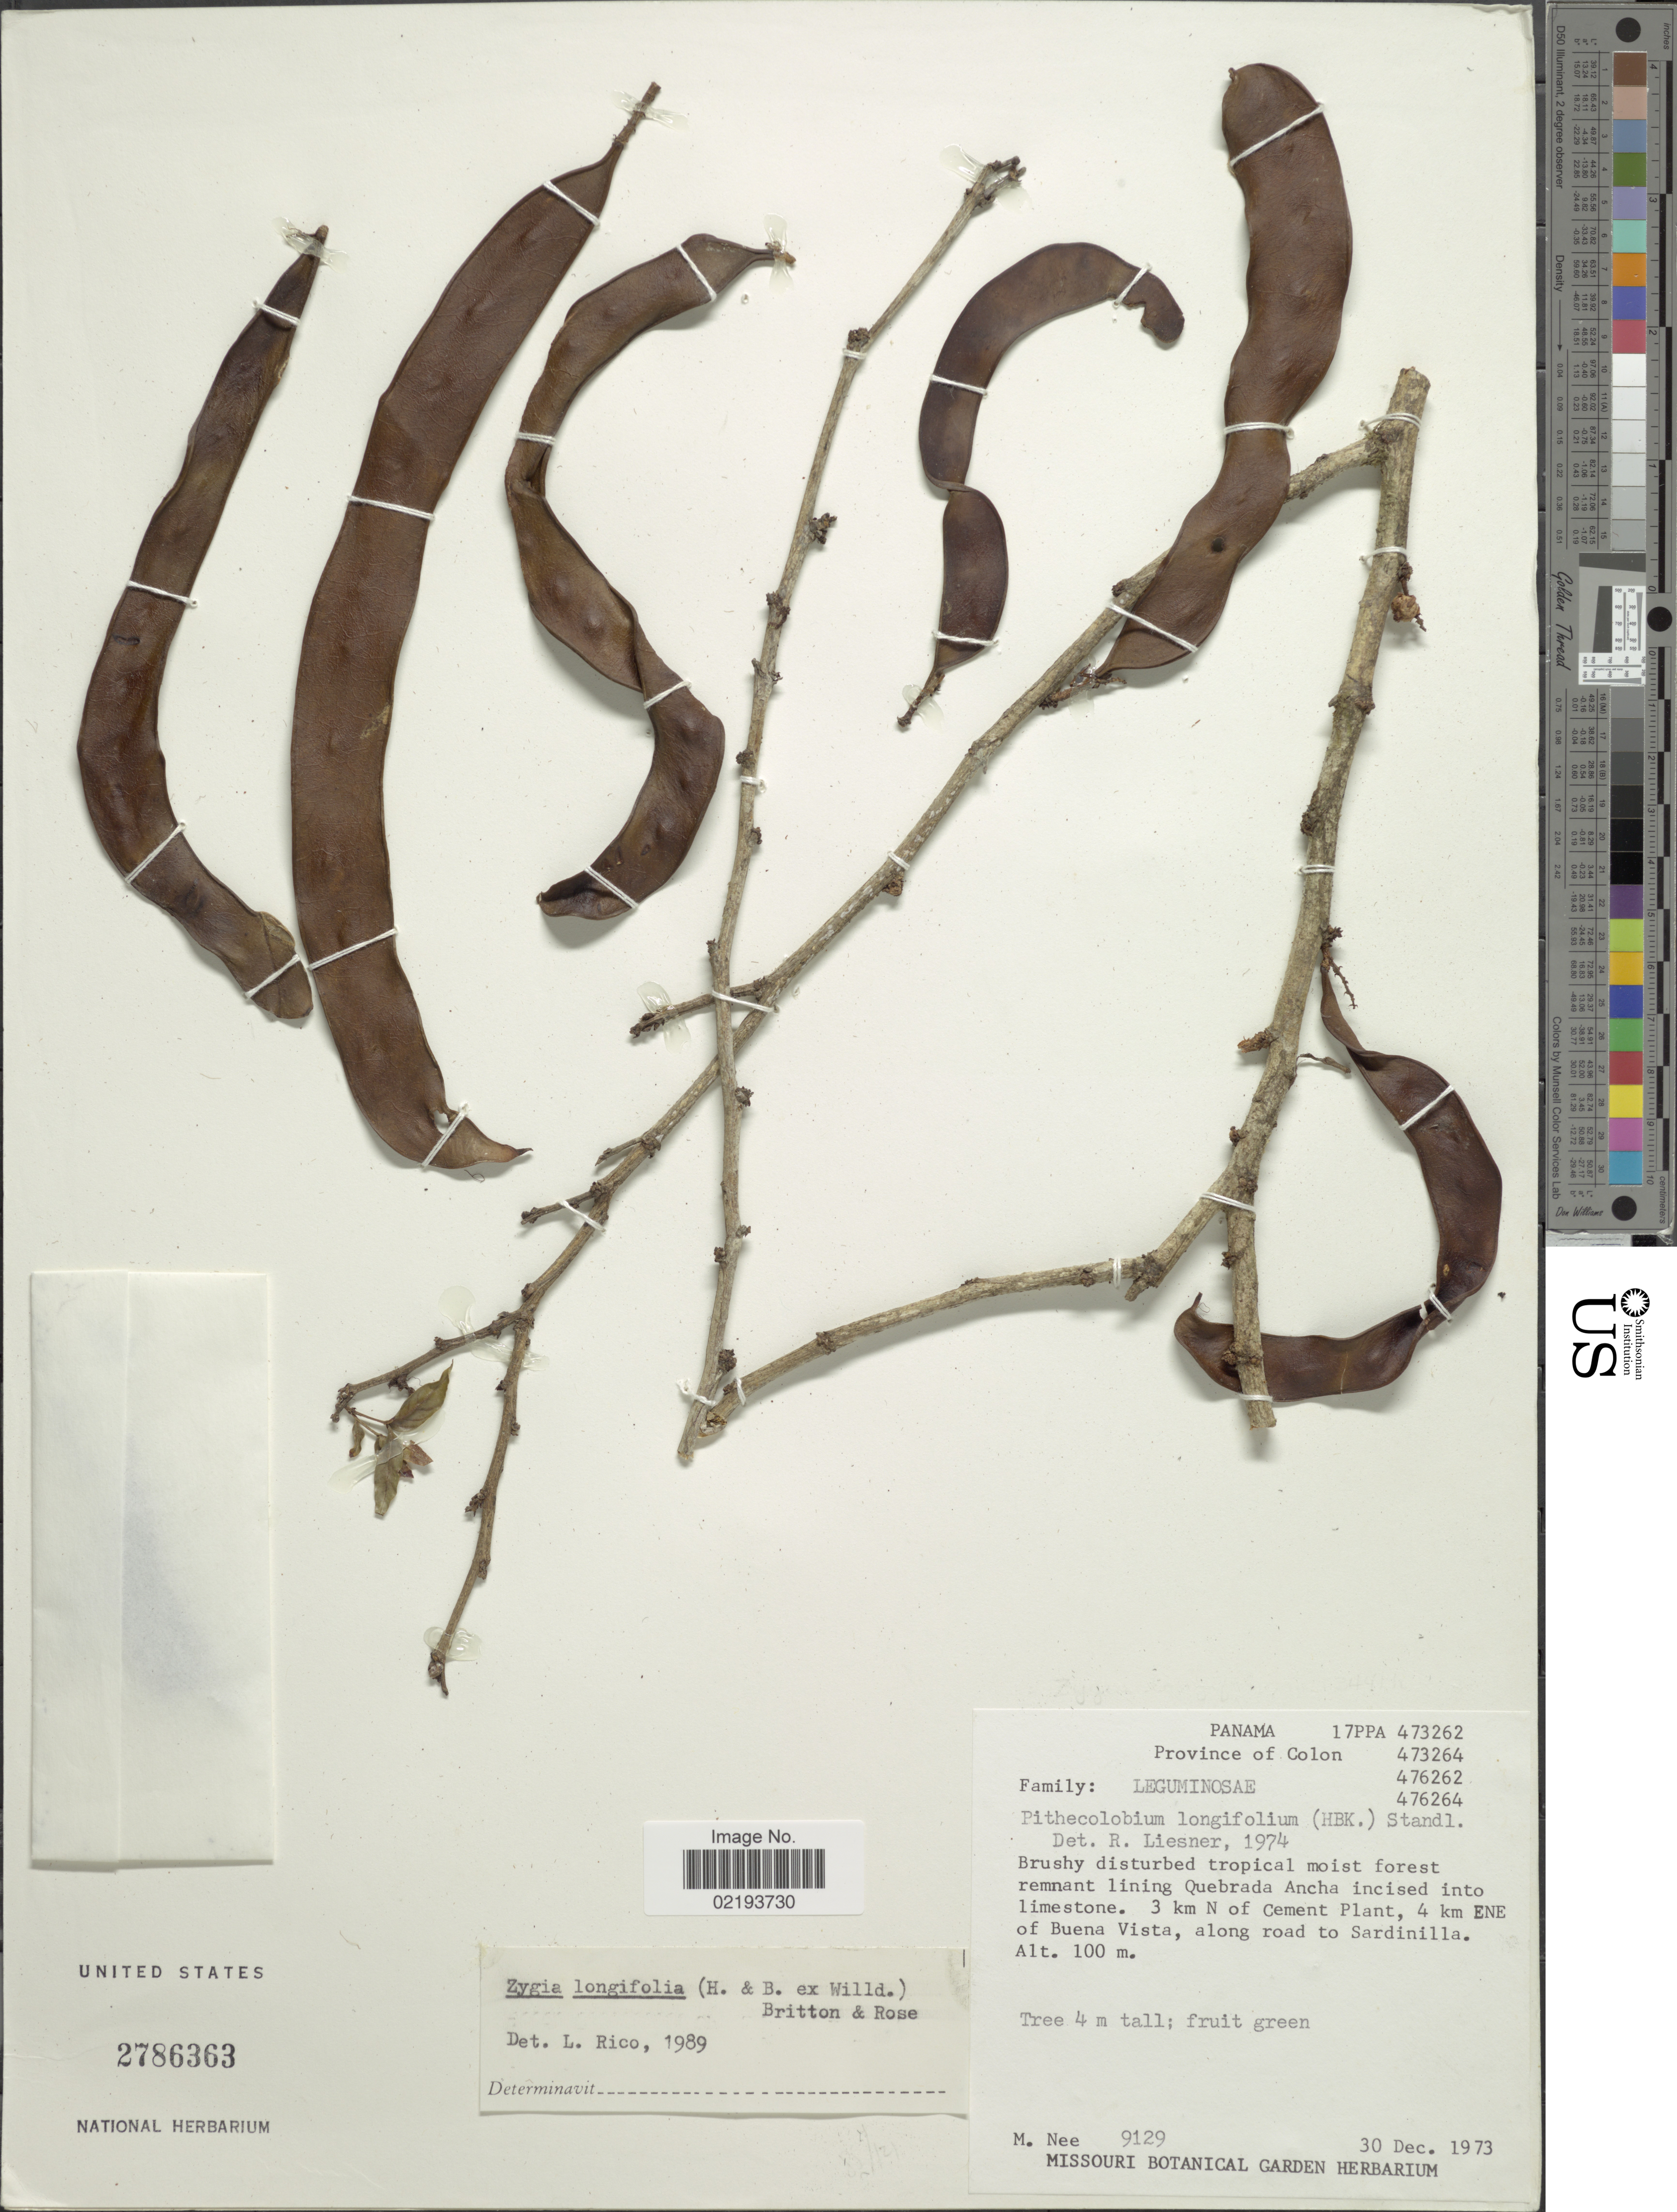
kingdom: Plantae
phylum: Tracheophyta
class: Magnoliopsida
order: Fabales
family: Fabaceae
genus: Zygia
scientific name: Zygia longifolia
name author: (Willd.) Britton & Rose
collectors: M. Nee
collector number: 9129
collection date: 1973-12-30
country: Panama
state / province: Colón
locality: Brushy disturbed tropical moist forest remnant lining Quebrada Ancha incised into limestone. 3 m N of Cement Plant, 4 km ENE of Buena Vista, along road to Sardinilla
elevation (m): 100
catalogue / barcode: US 2786363